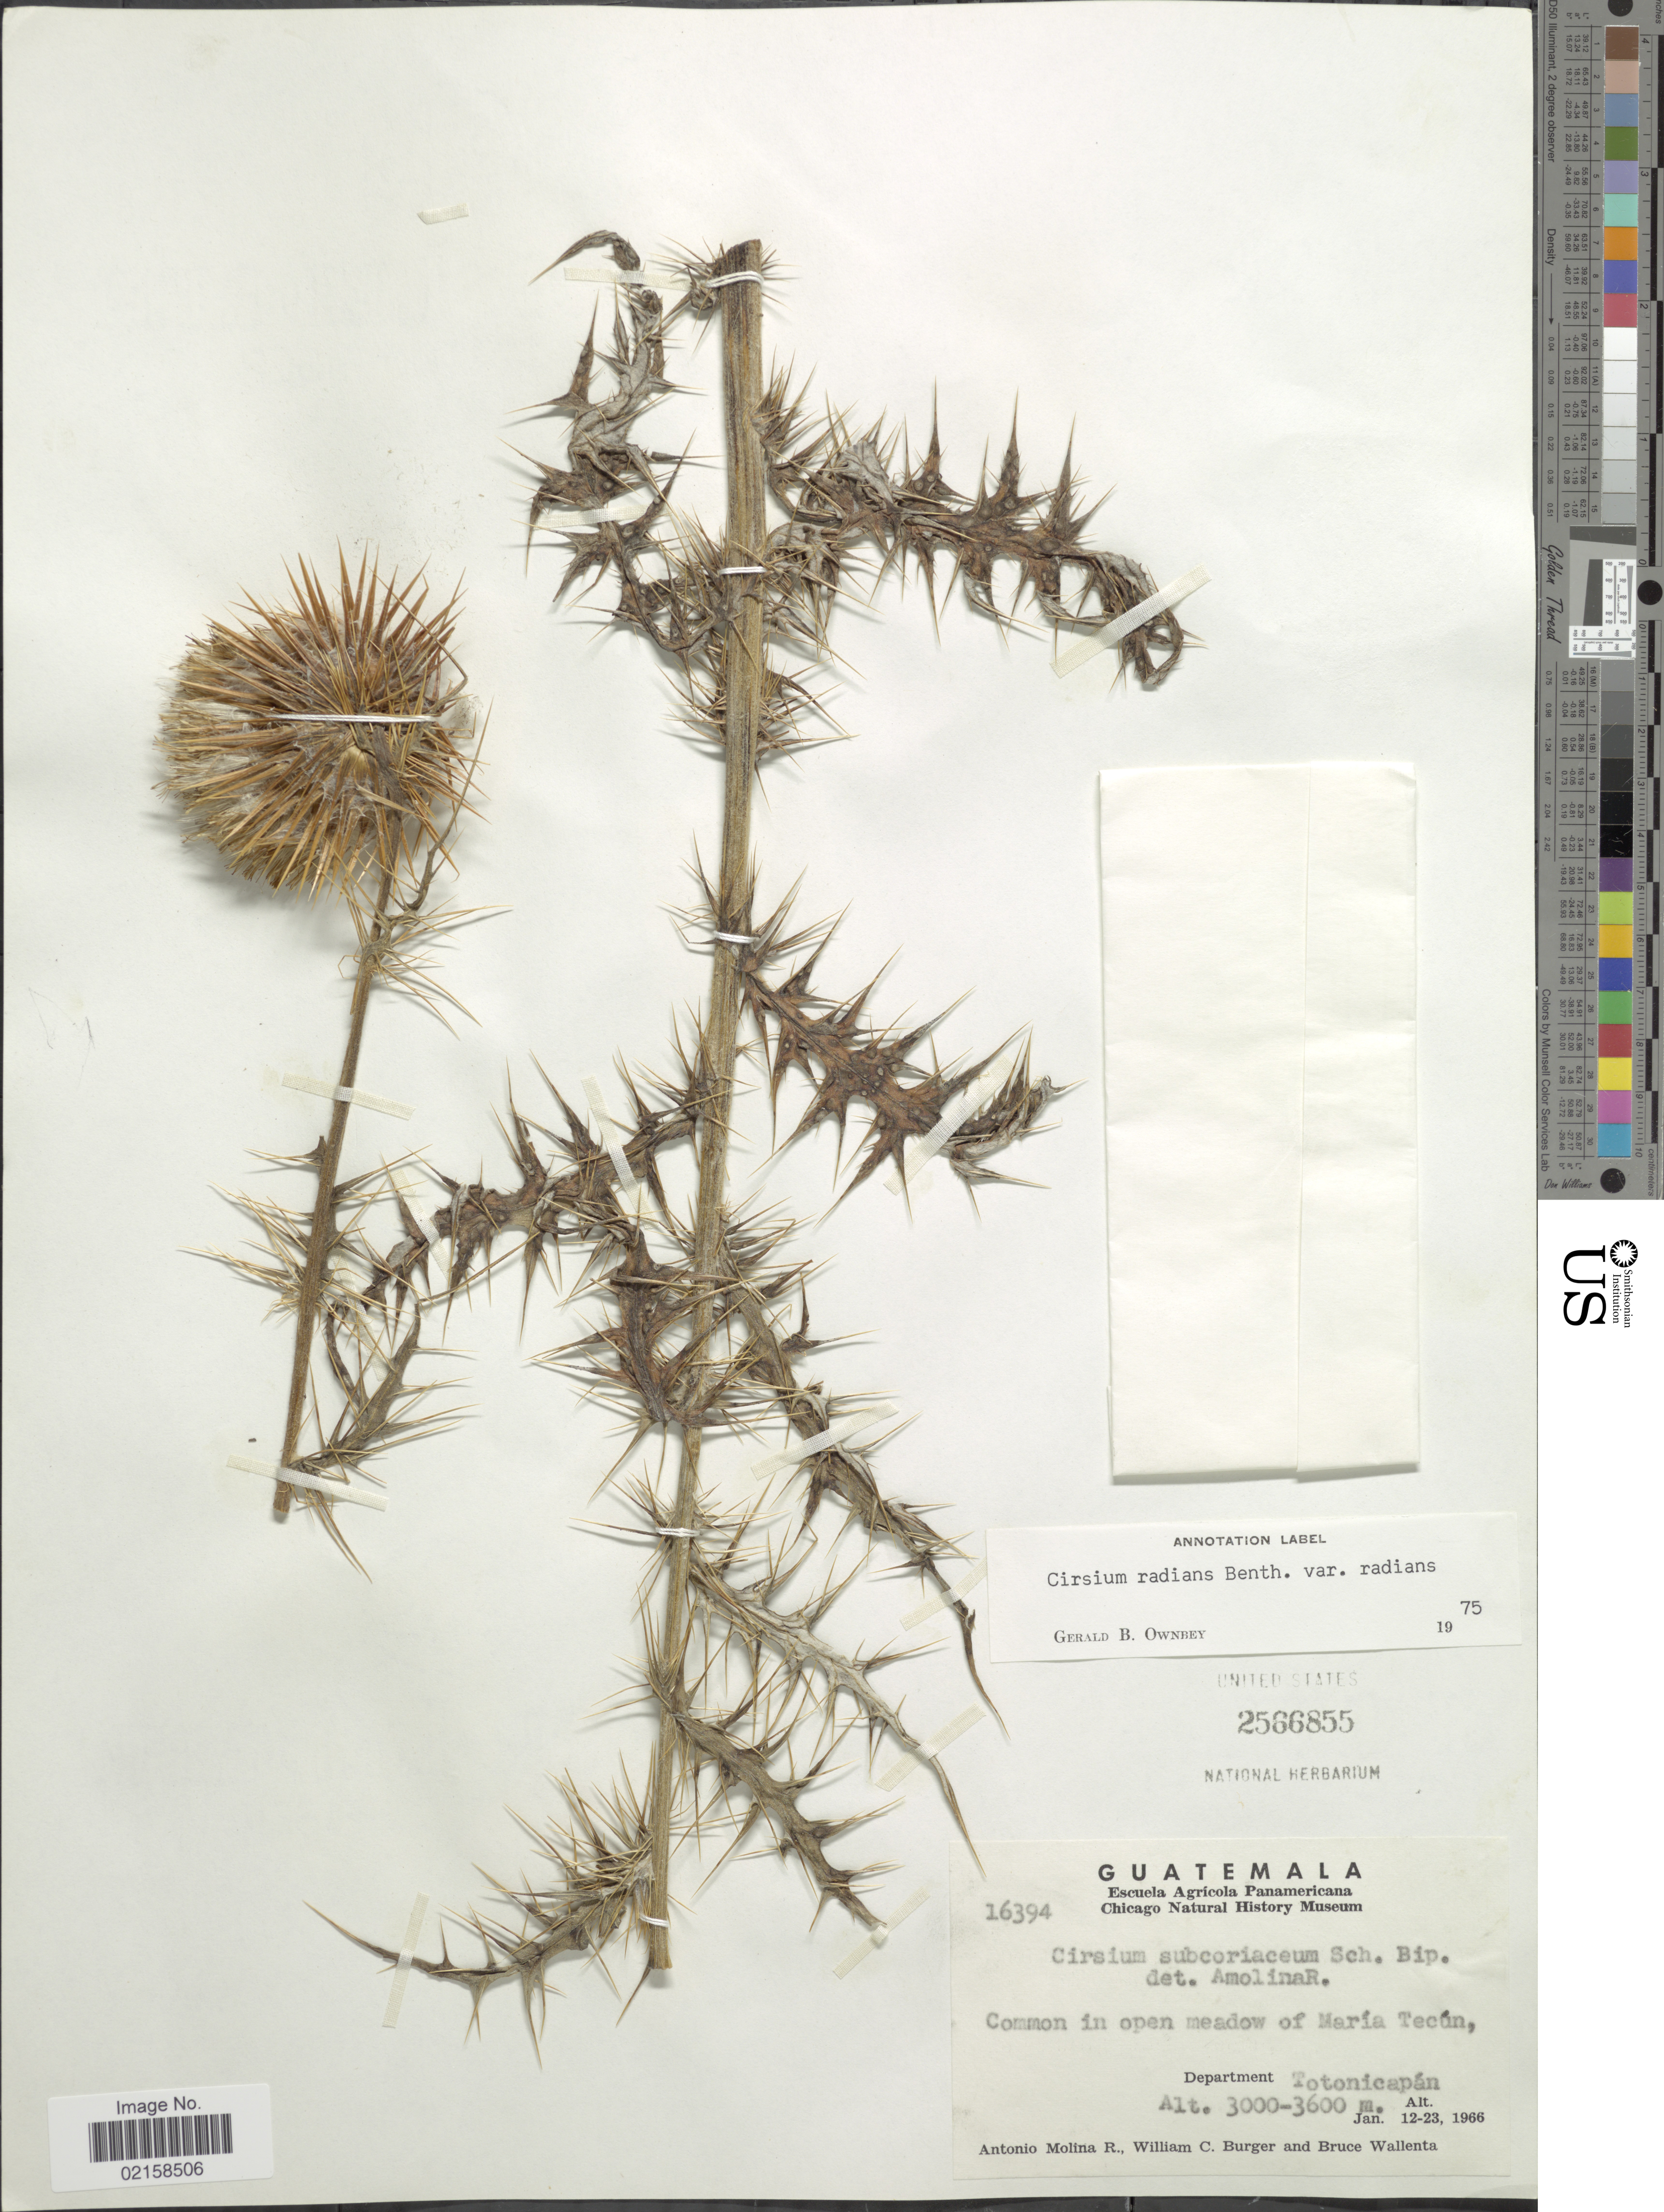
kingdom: Plantae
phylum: Tracheophyta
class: Magnoliopsida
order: Asterales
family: Asteraceae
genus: Cirsium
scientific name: Cirsium radians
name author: Benth.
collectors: A. Molina R., W. Burger & B. Wallenta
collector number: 16394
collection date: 1966-01-12/1966-01-23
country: Guatemala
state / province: Totonicapan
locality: Common in open meadow of Maria Tecun.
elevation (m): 3000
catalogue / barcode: US 2566855